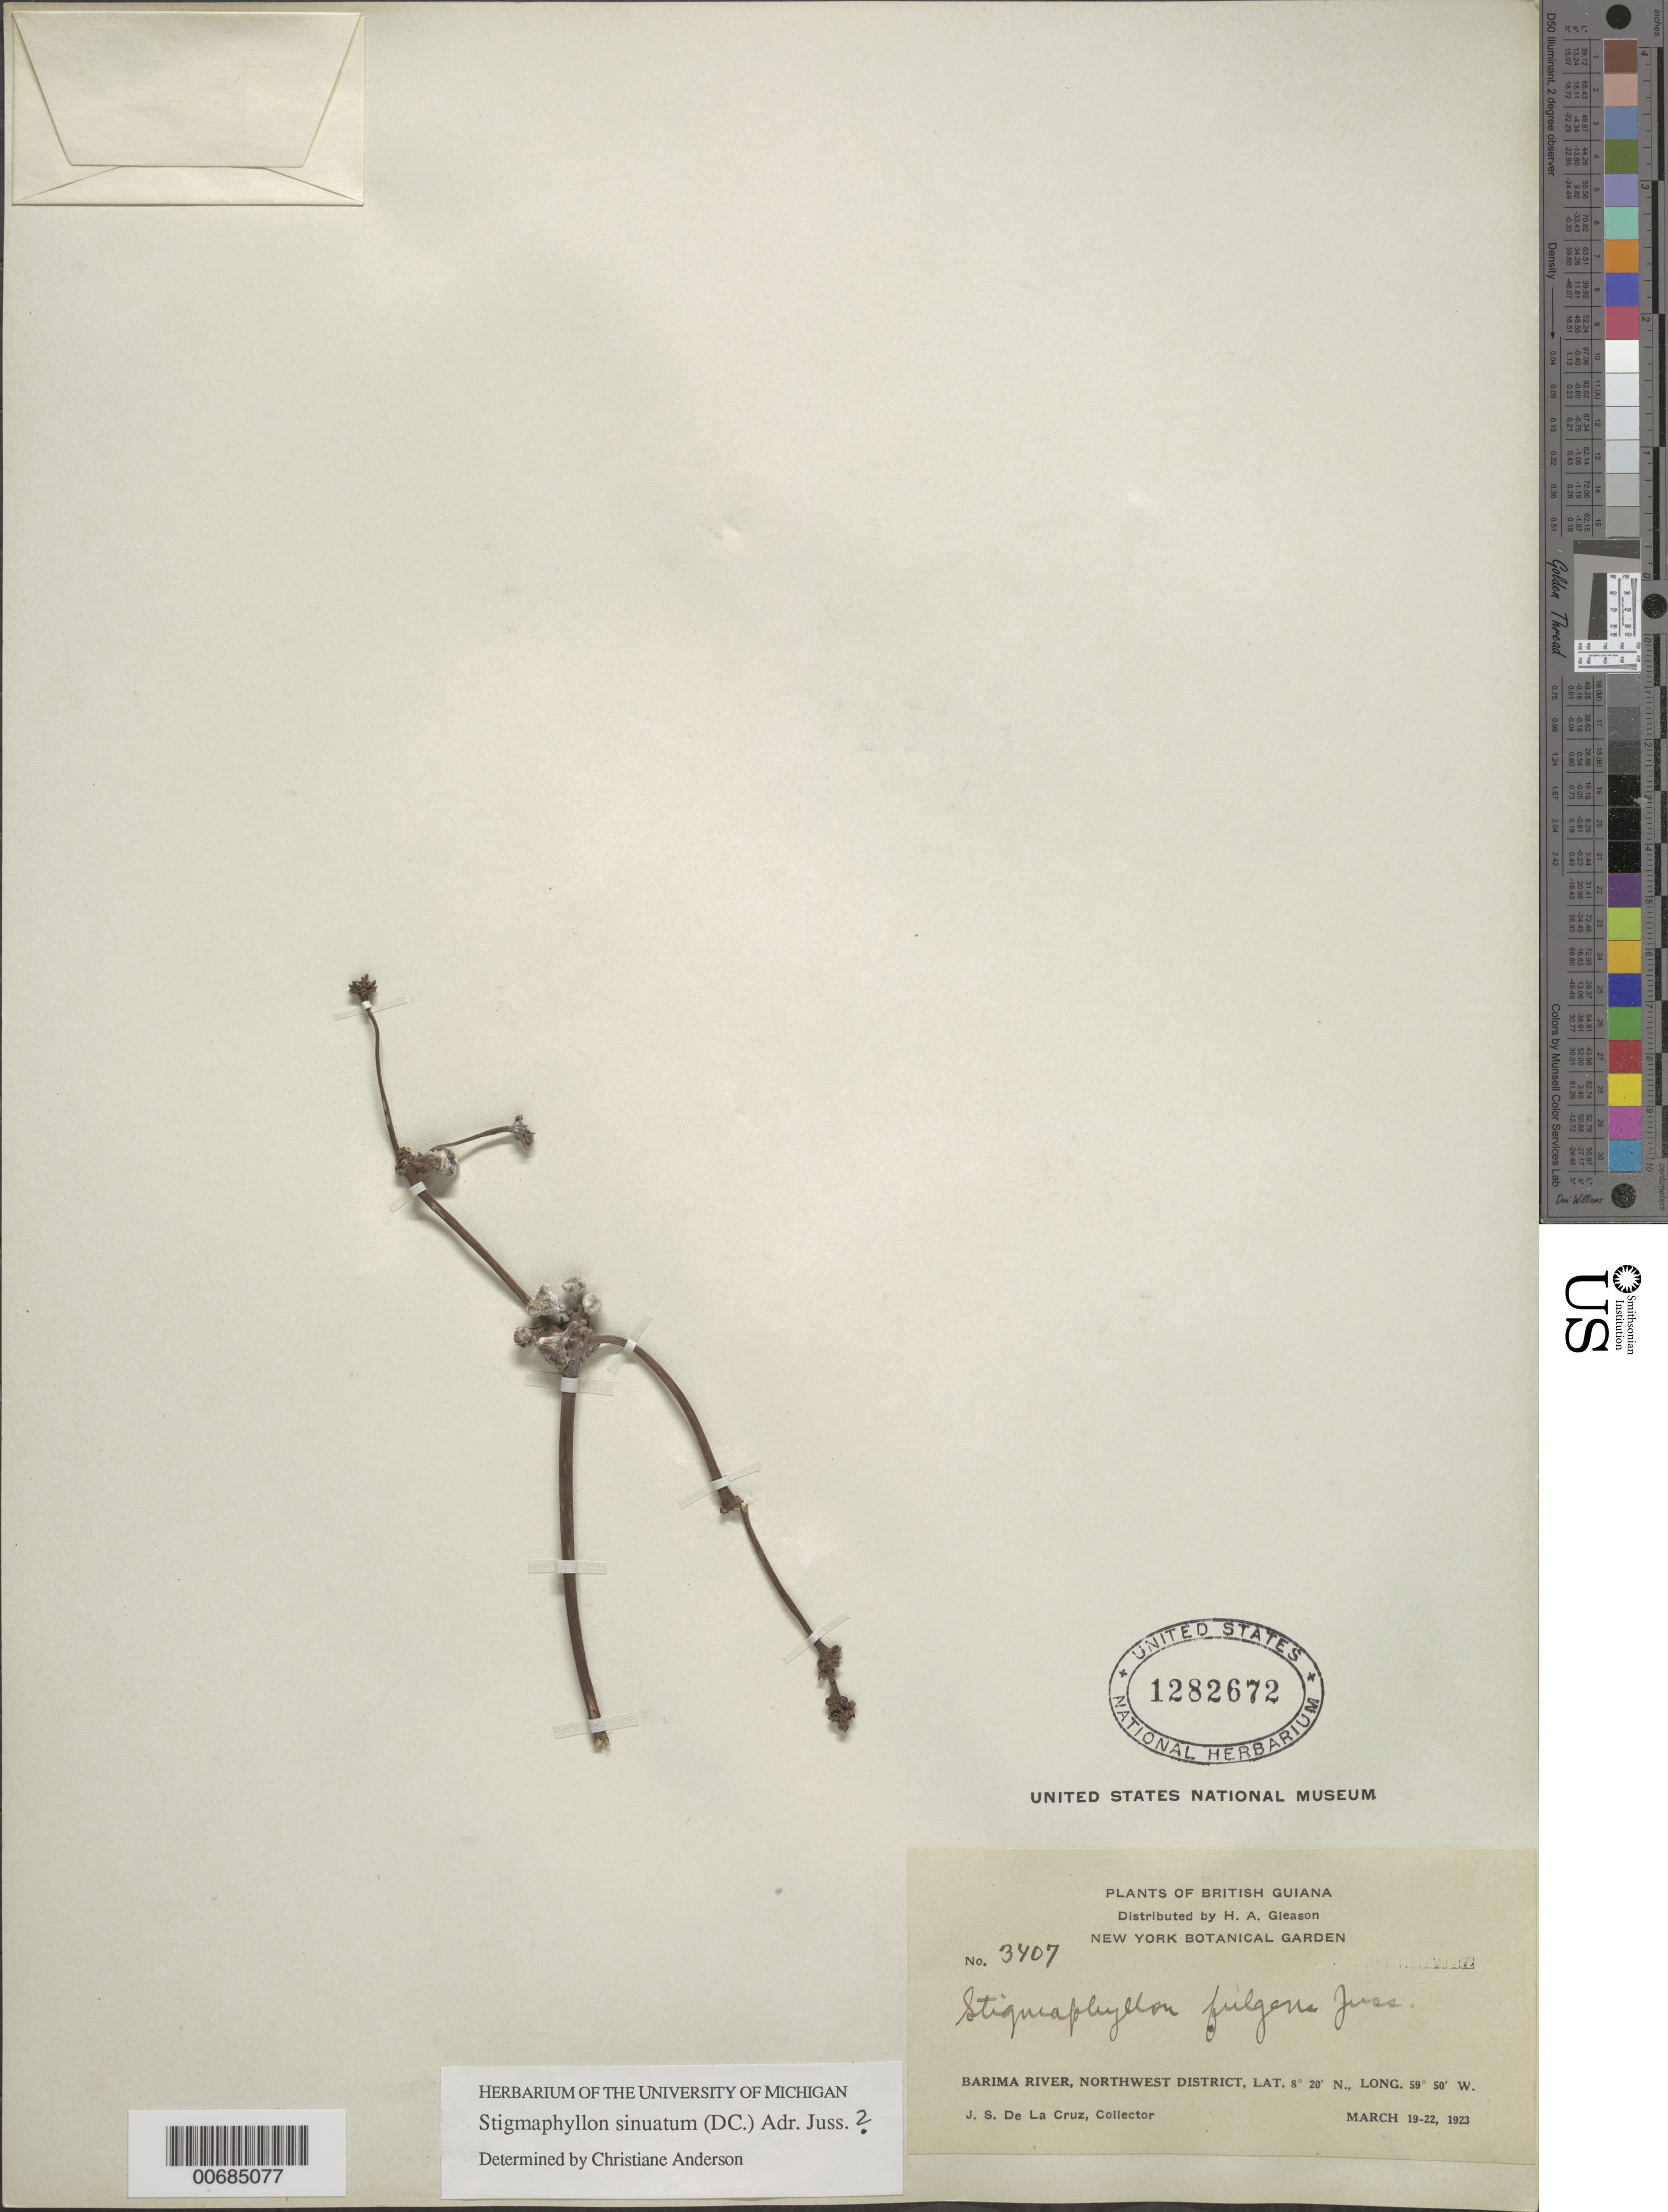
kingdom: Plantae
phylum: Tracheophyta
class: Magnoliopsida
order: Malpighiales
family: Malpighiaceae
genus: Stigmaphyllon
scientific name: Stigmaphyllon sinuatum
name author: (DC.) A. Juss.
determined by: Anderson, C.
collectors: J. S. de la Cruz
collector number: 3407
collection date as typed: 19-Mar-23 to 22-Mar-23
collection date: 1923-03-19/1923-03-22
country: Guyana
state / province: Barima-Waini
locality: Barima R., NW District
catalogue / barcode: US 1282672